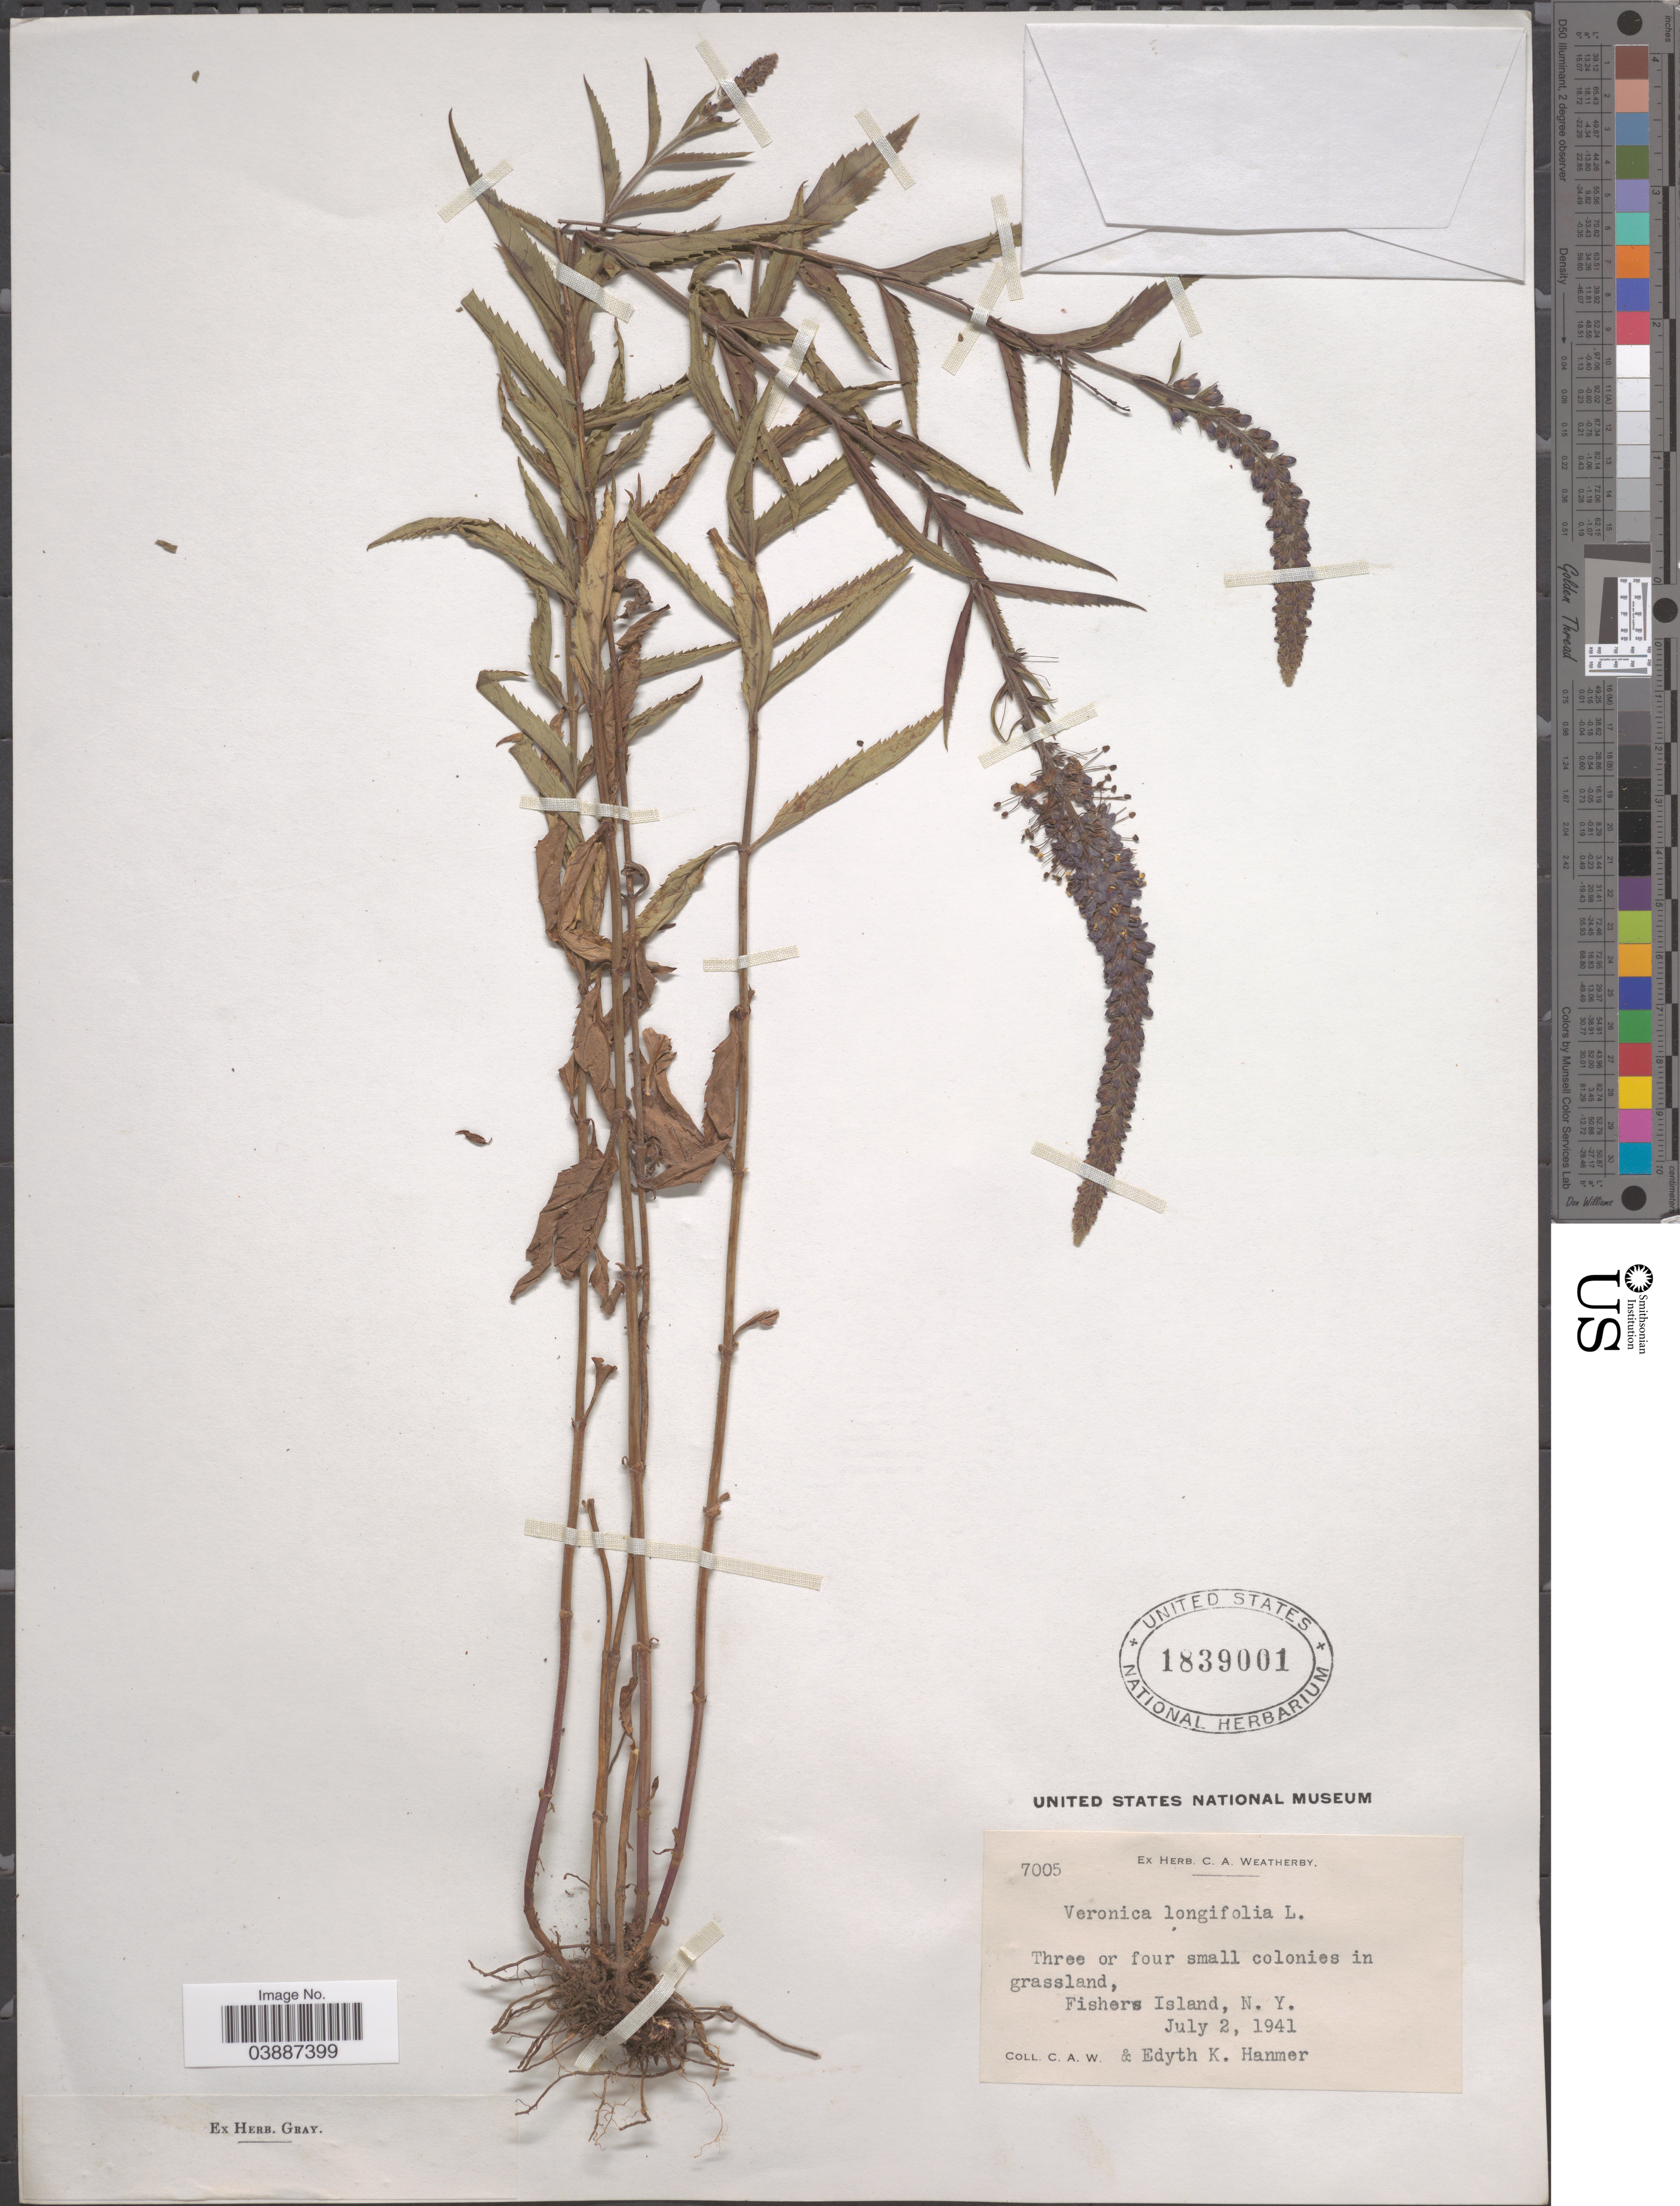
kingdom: Plantae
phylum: Tracheophyta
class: Magnoliopsida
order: Lamiales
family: Plantaginaceae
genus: Veronica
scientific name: Veronica longifolia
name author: L.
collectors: C. A. Weatherby & E. Hanmer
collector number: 7005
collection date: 1941-07-02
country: United States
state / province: New York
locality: Three or four small colonies in grassland, Fishers Island.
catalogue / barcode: US 1839001